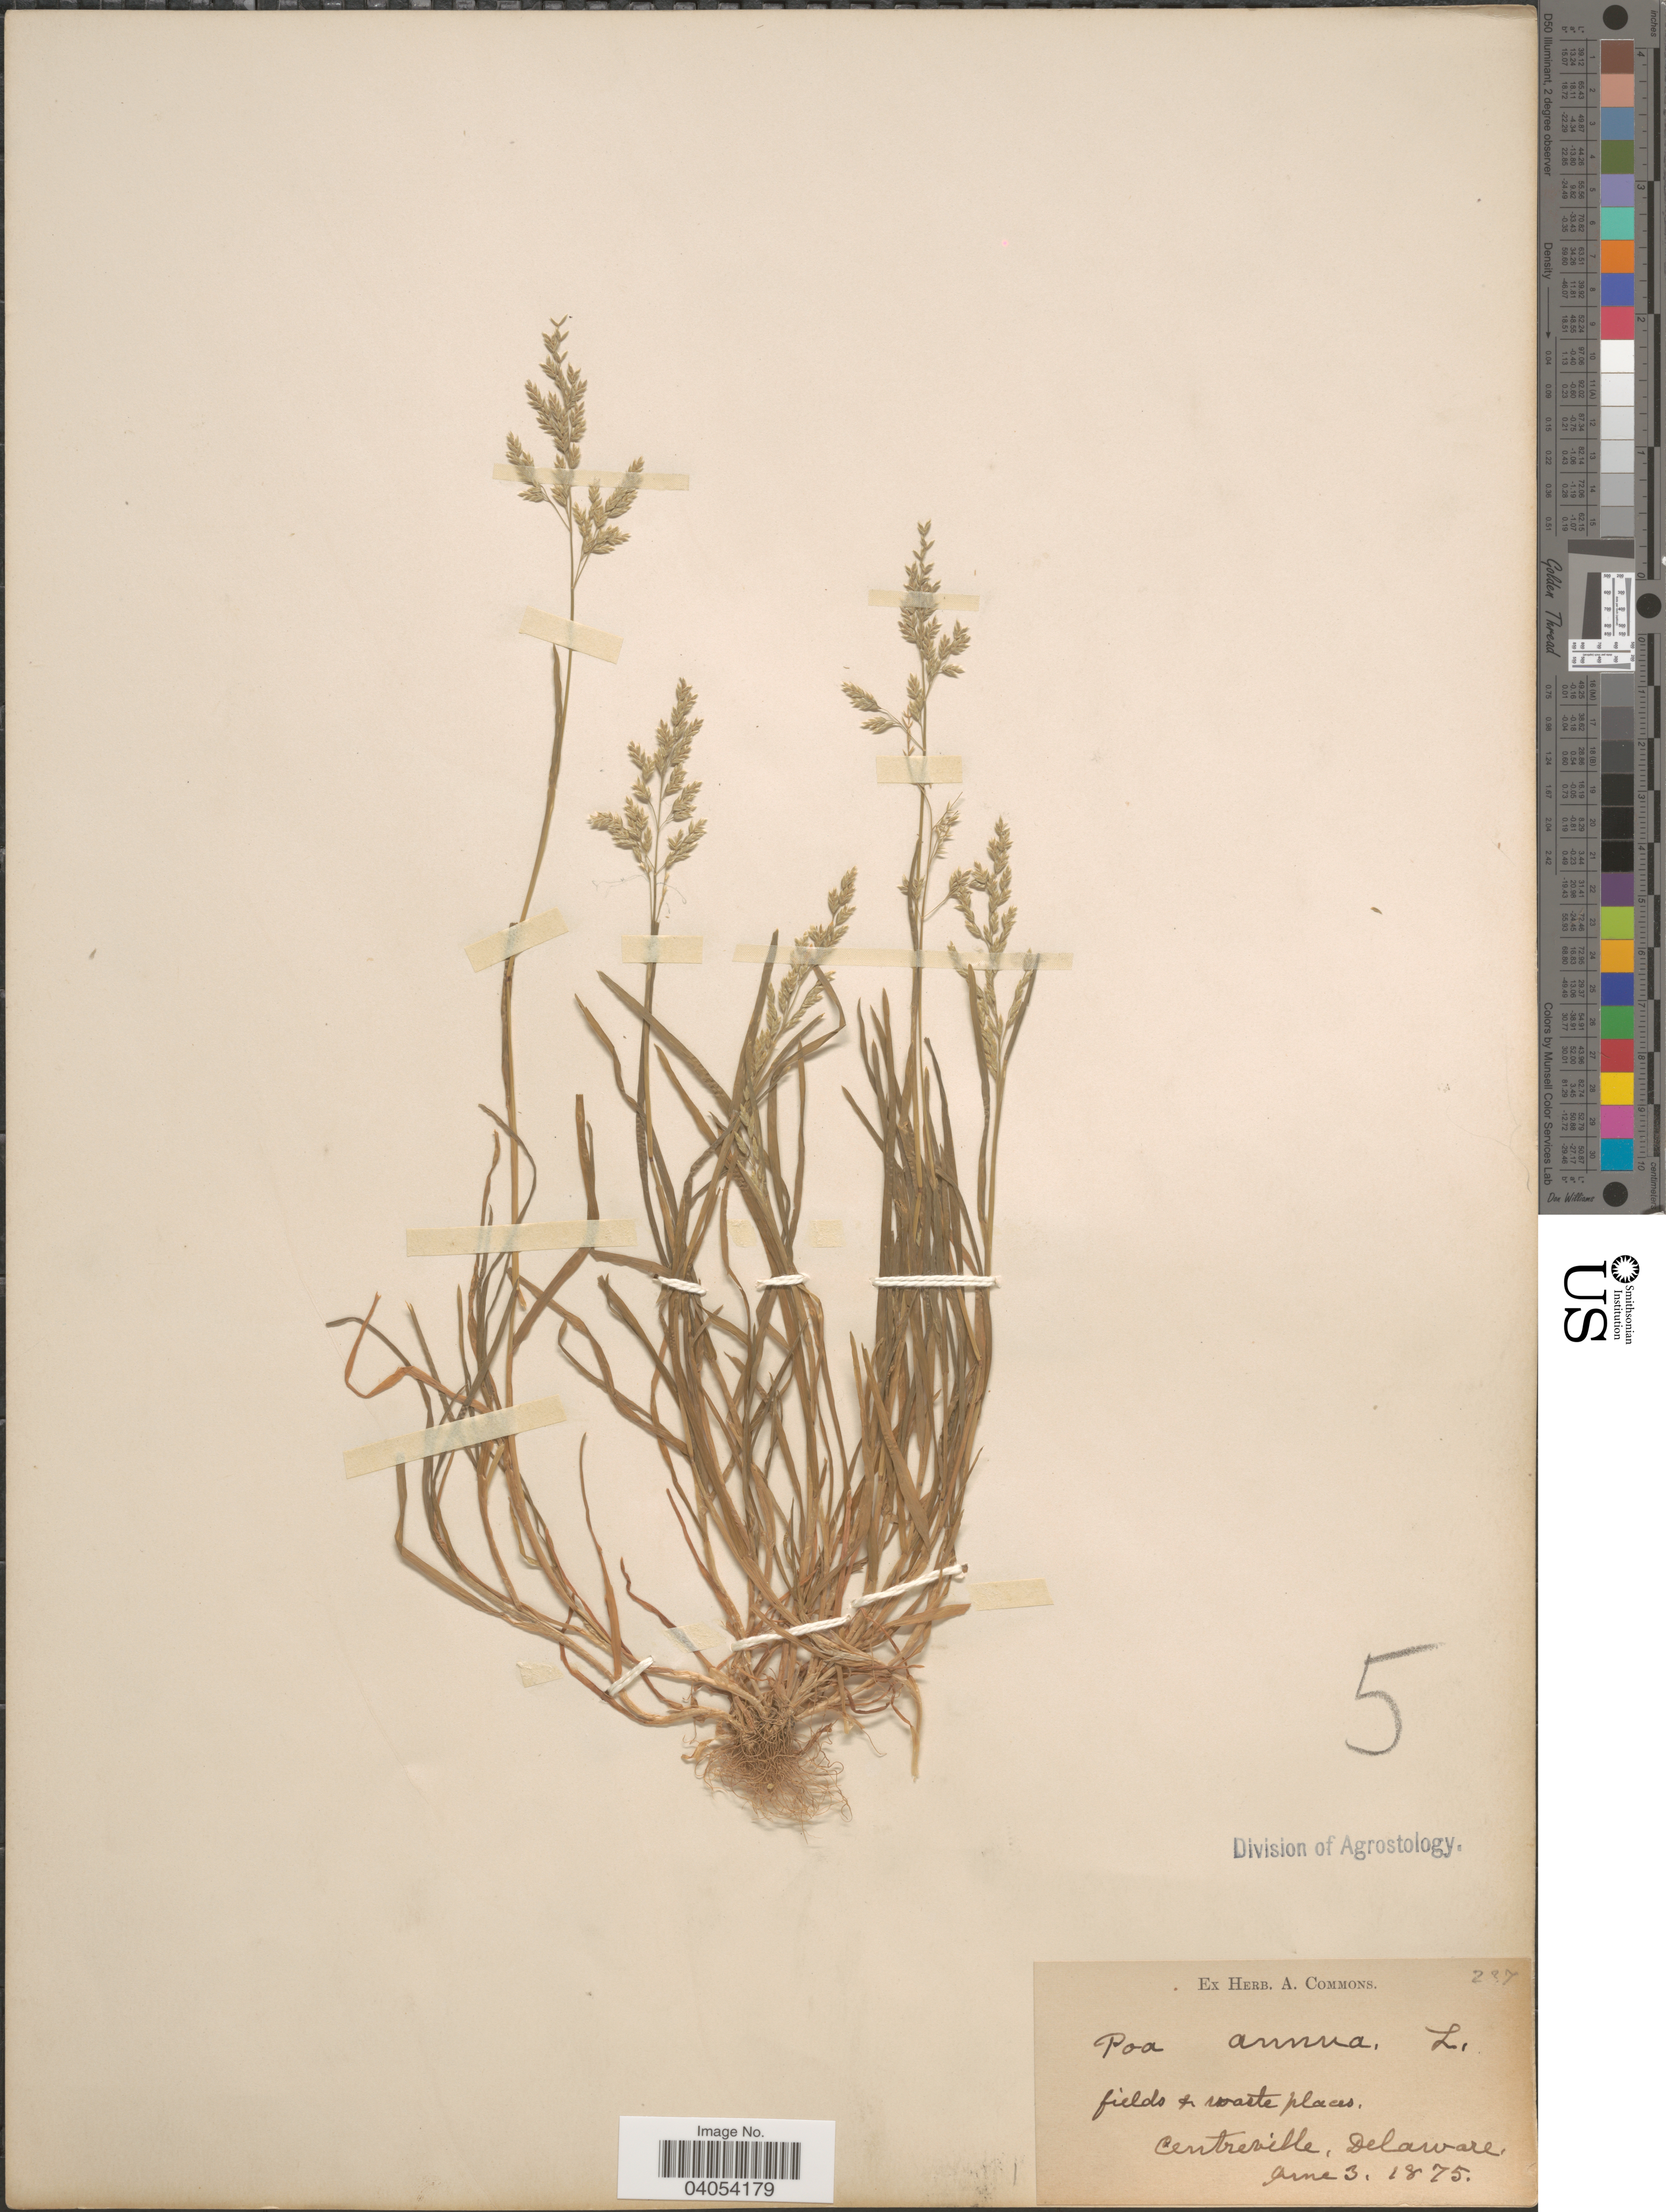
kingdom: Plantae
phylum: Tracheophyta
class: Liliopsida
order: Poales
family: Poaceae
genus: Poa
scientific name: Poa annua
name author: L.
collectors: ex herb. A. Commons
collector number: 237?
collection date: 1875-06-03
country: United States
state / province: Delaware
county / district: New Castle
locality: Centreville.